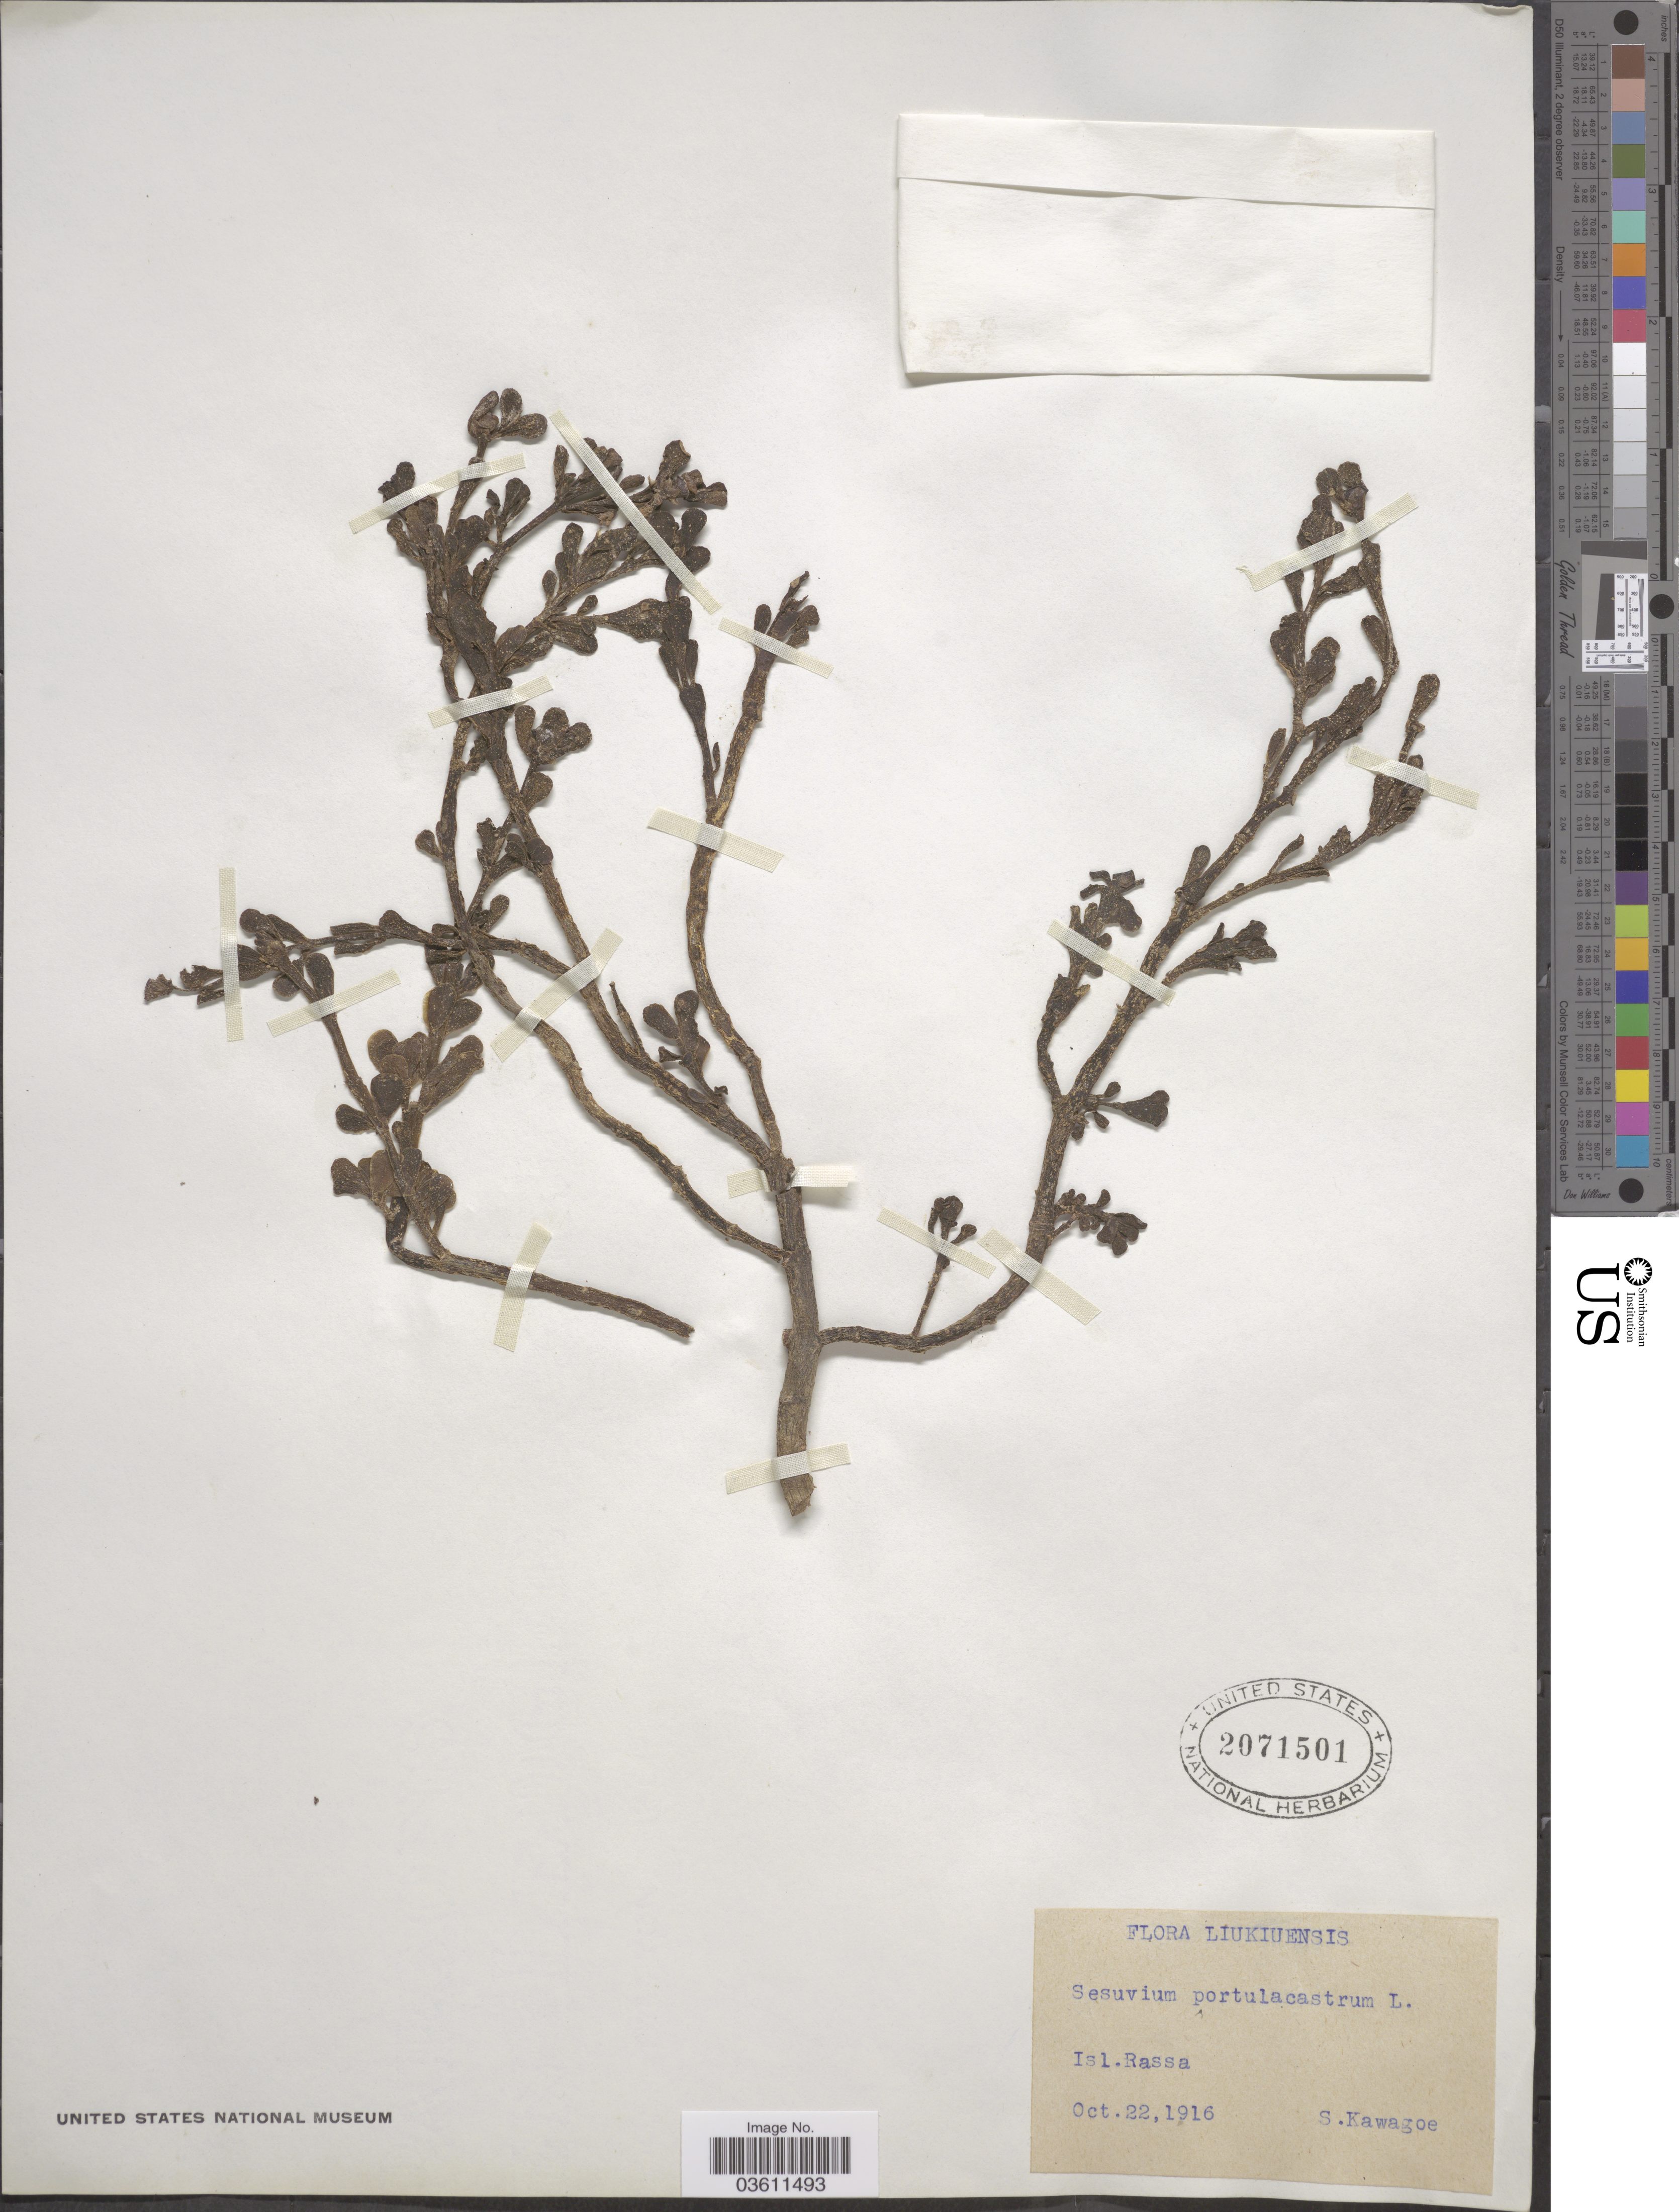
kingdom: Plantae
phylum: Tracheophyta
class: Magnoliopsida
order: Caryophyllales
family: Aizoaceae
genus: Sesuvium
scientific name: Sesuvium portulacastrum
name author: (L.) L.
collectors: S. Kawagoe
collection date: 1916-10-22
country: Japan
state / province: Okinawa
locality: Liukiuensis. Isl. Rassa.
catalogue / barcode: US 2071501